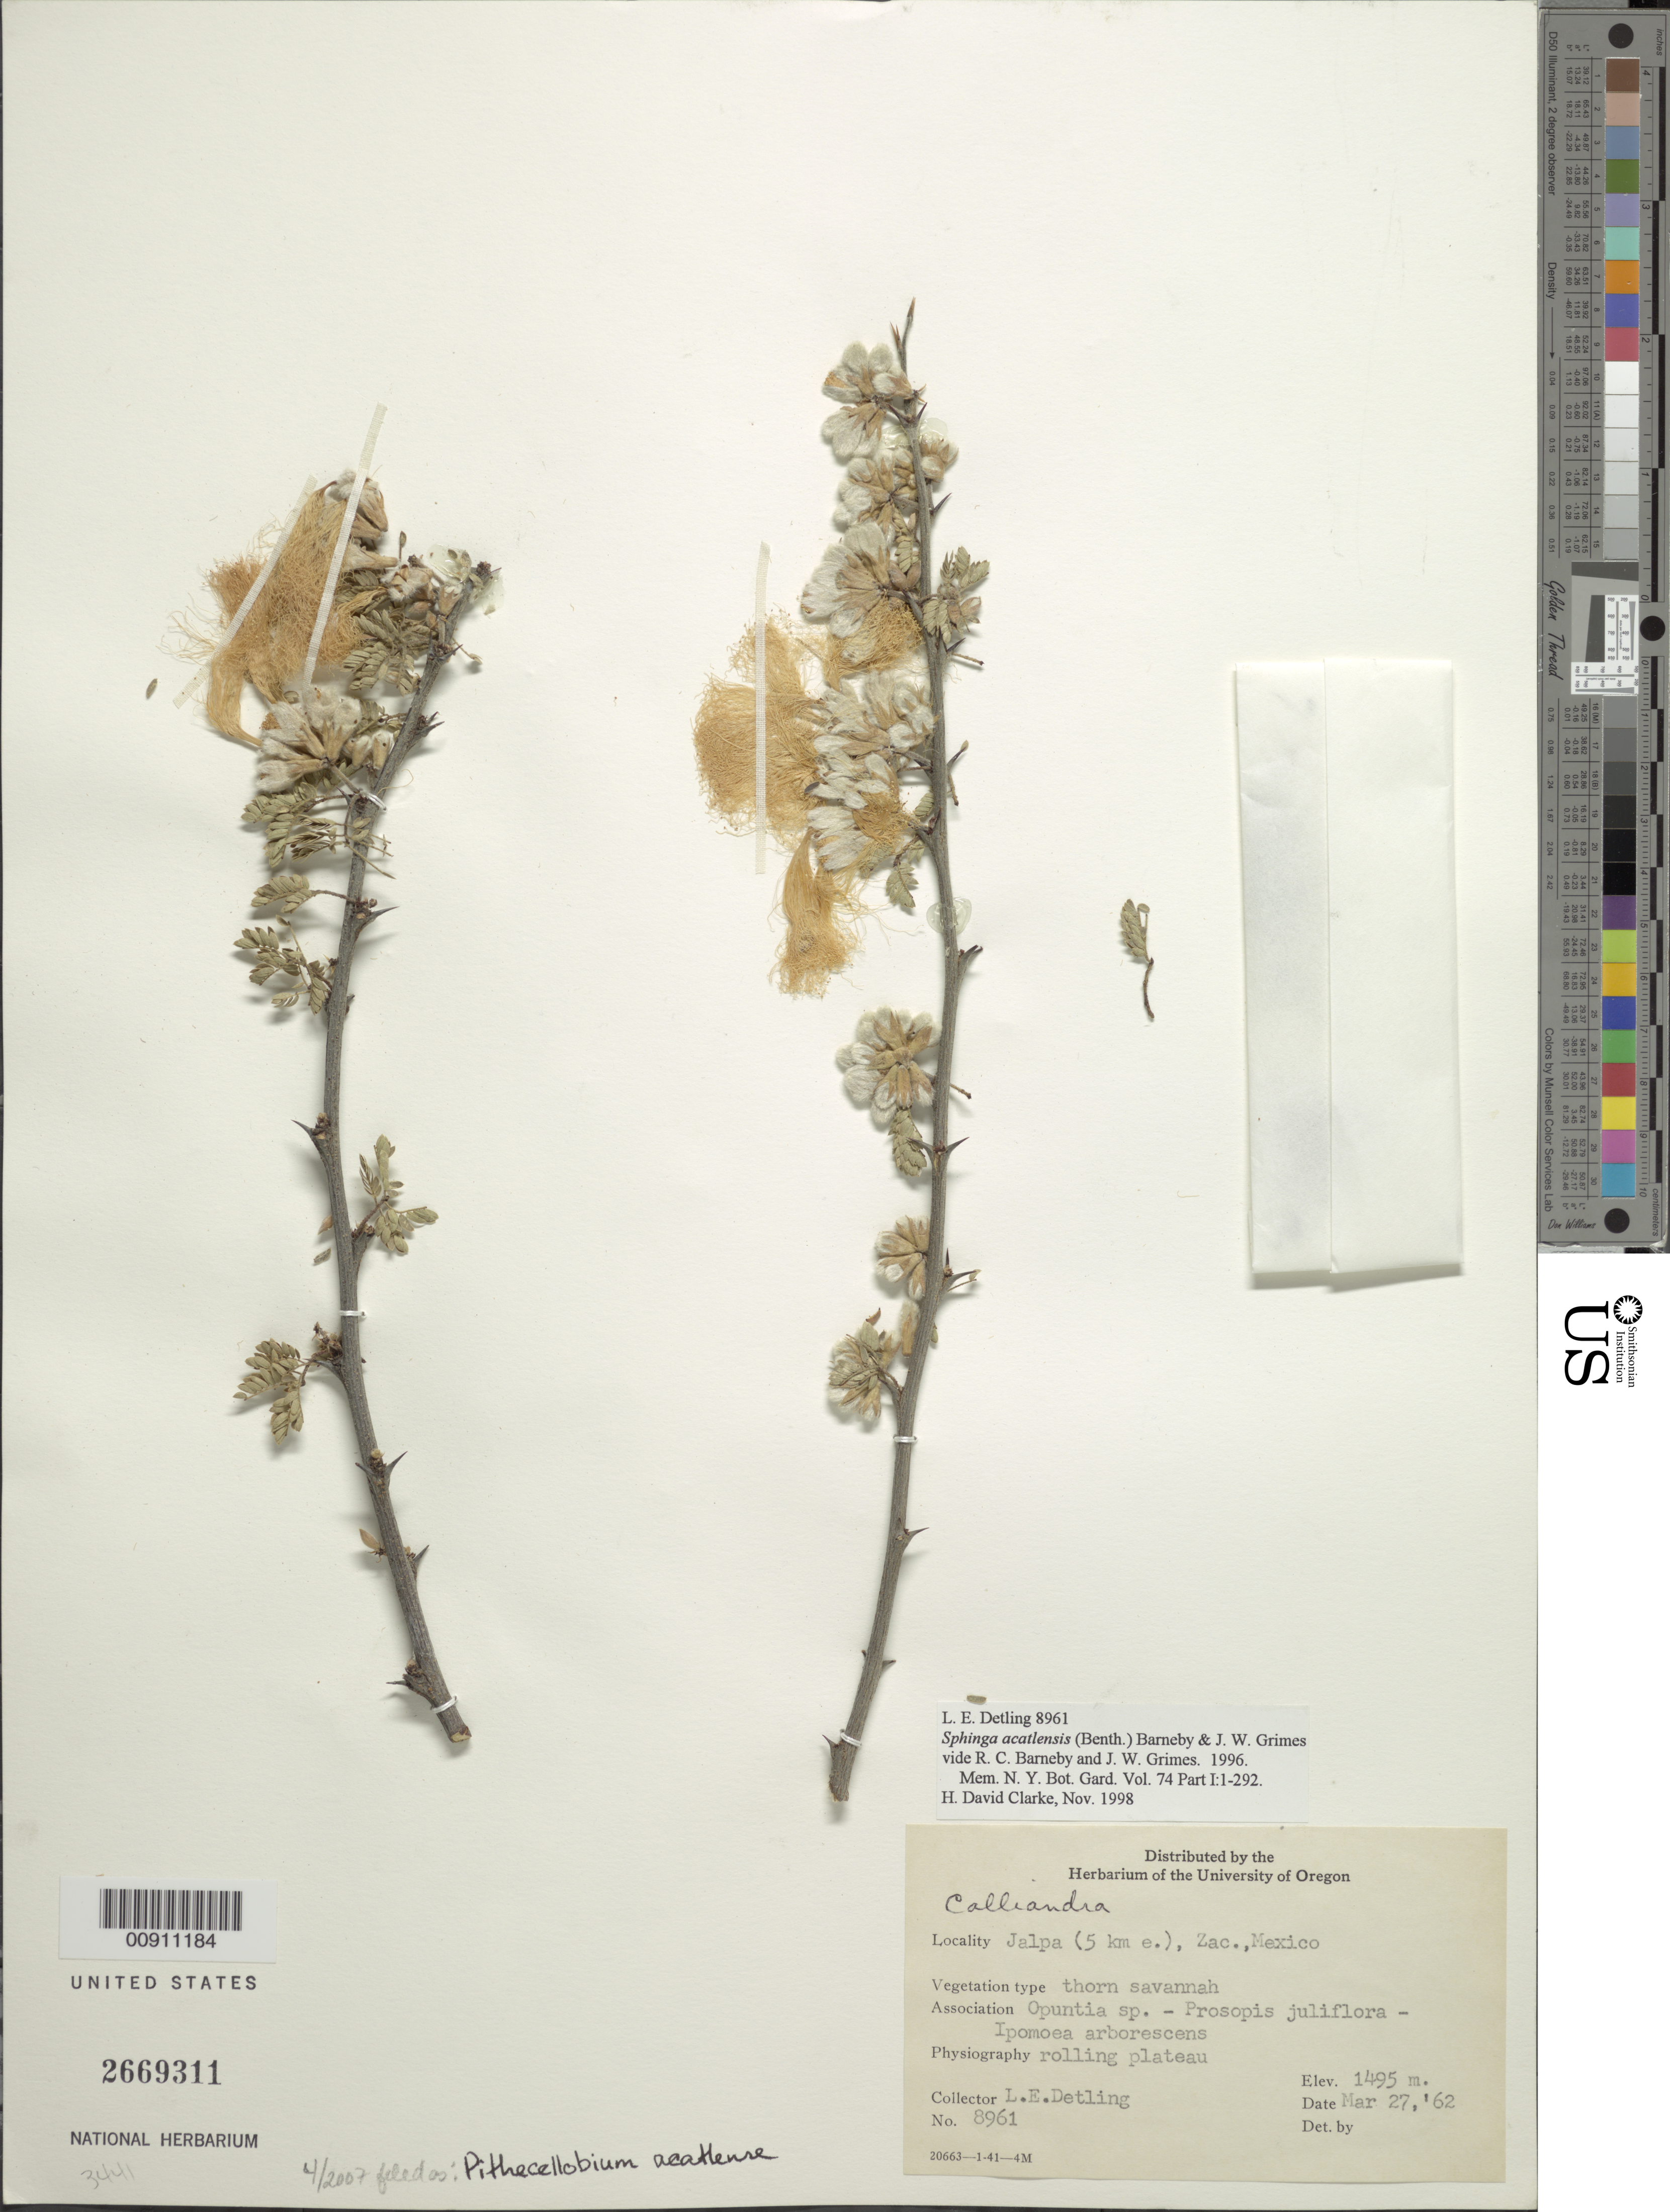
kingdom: Plantae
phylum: Tracheophyta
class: Magnoliopsida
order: Fabales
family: Fabaceae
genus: Sphinga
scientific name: Sphinga acatlensis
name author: (Benth.) Barneby & J.W. Grimes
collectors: L. E. Detling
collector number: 8961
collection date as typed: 27 Mar 1962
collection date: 1962-03-27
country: Mexico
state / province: Zacatecas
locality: Jalpa (5 km. E), Zacatecas.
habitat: Thorn savannah. Association Opuntia sp. - Prosopis juliflora - Ipomoea arborescens. Physiography: rolling plateau.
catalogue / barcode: US 2669311